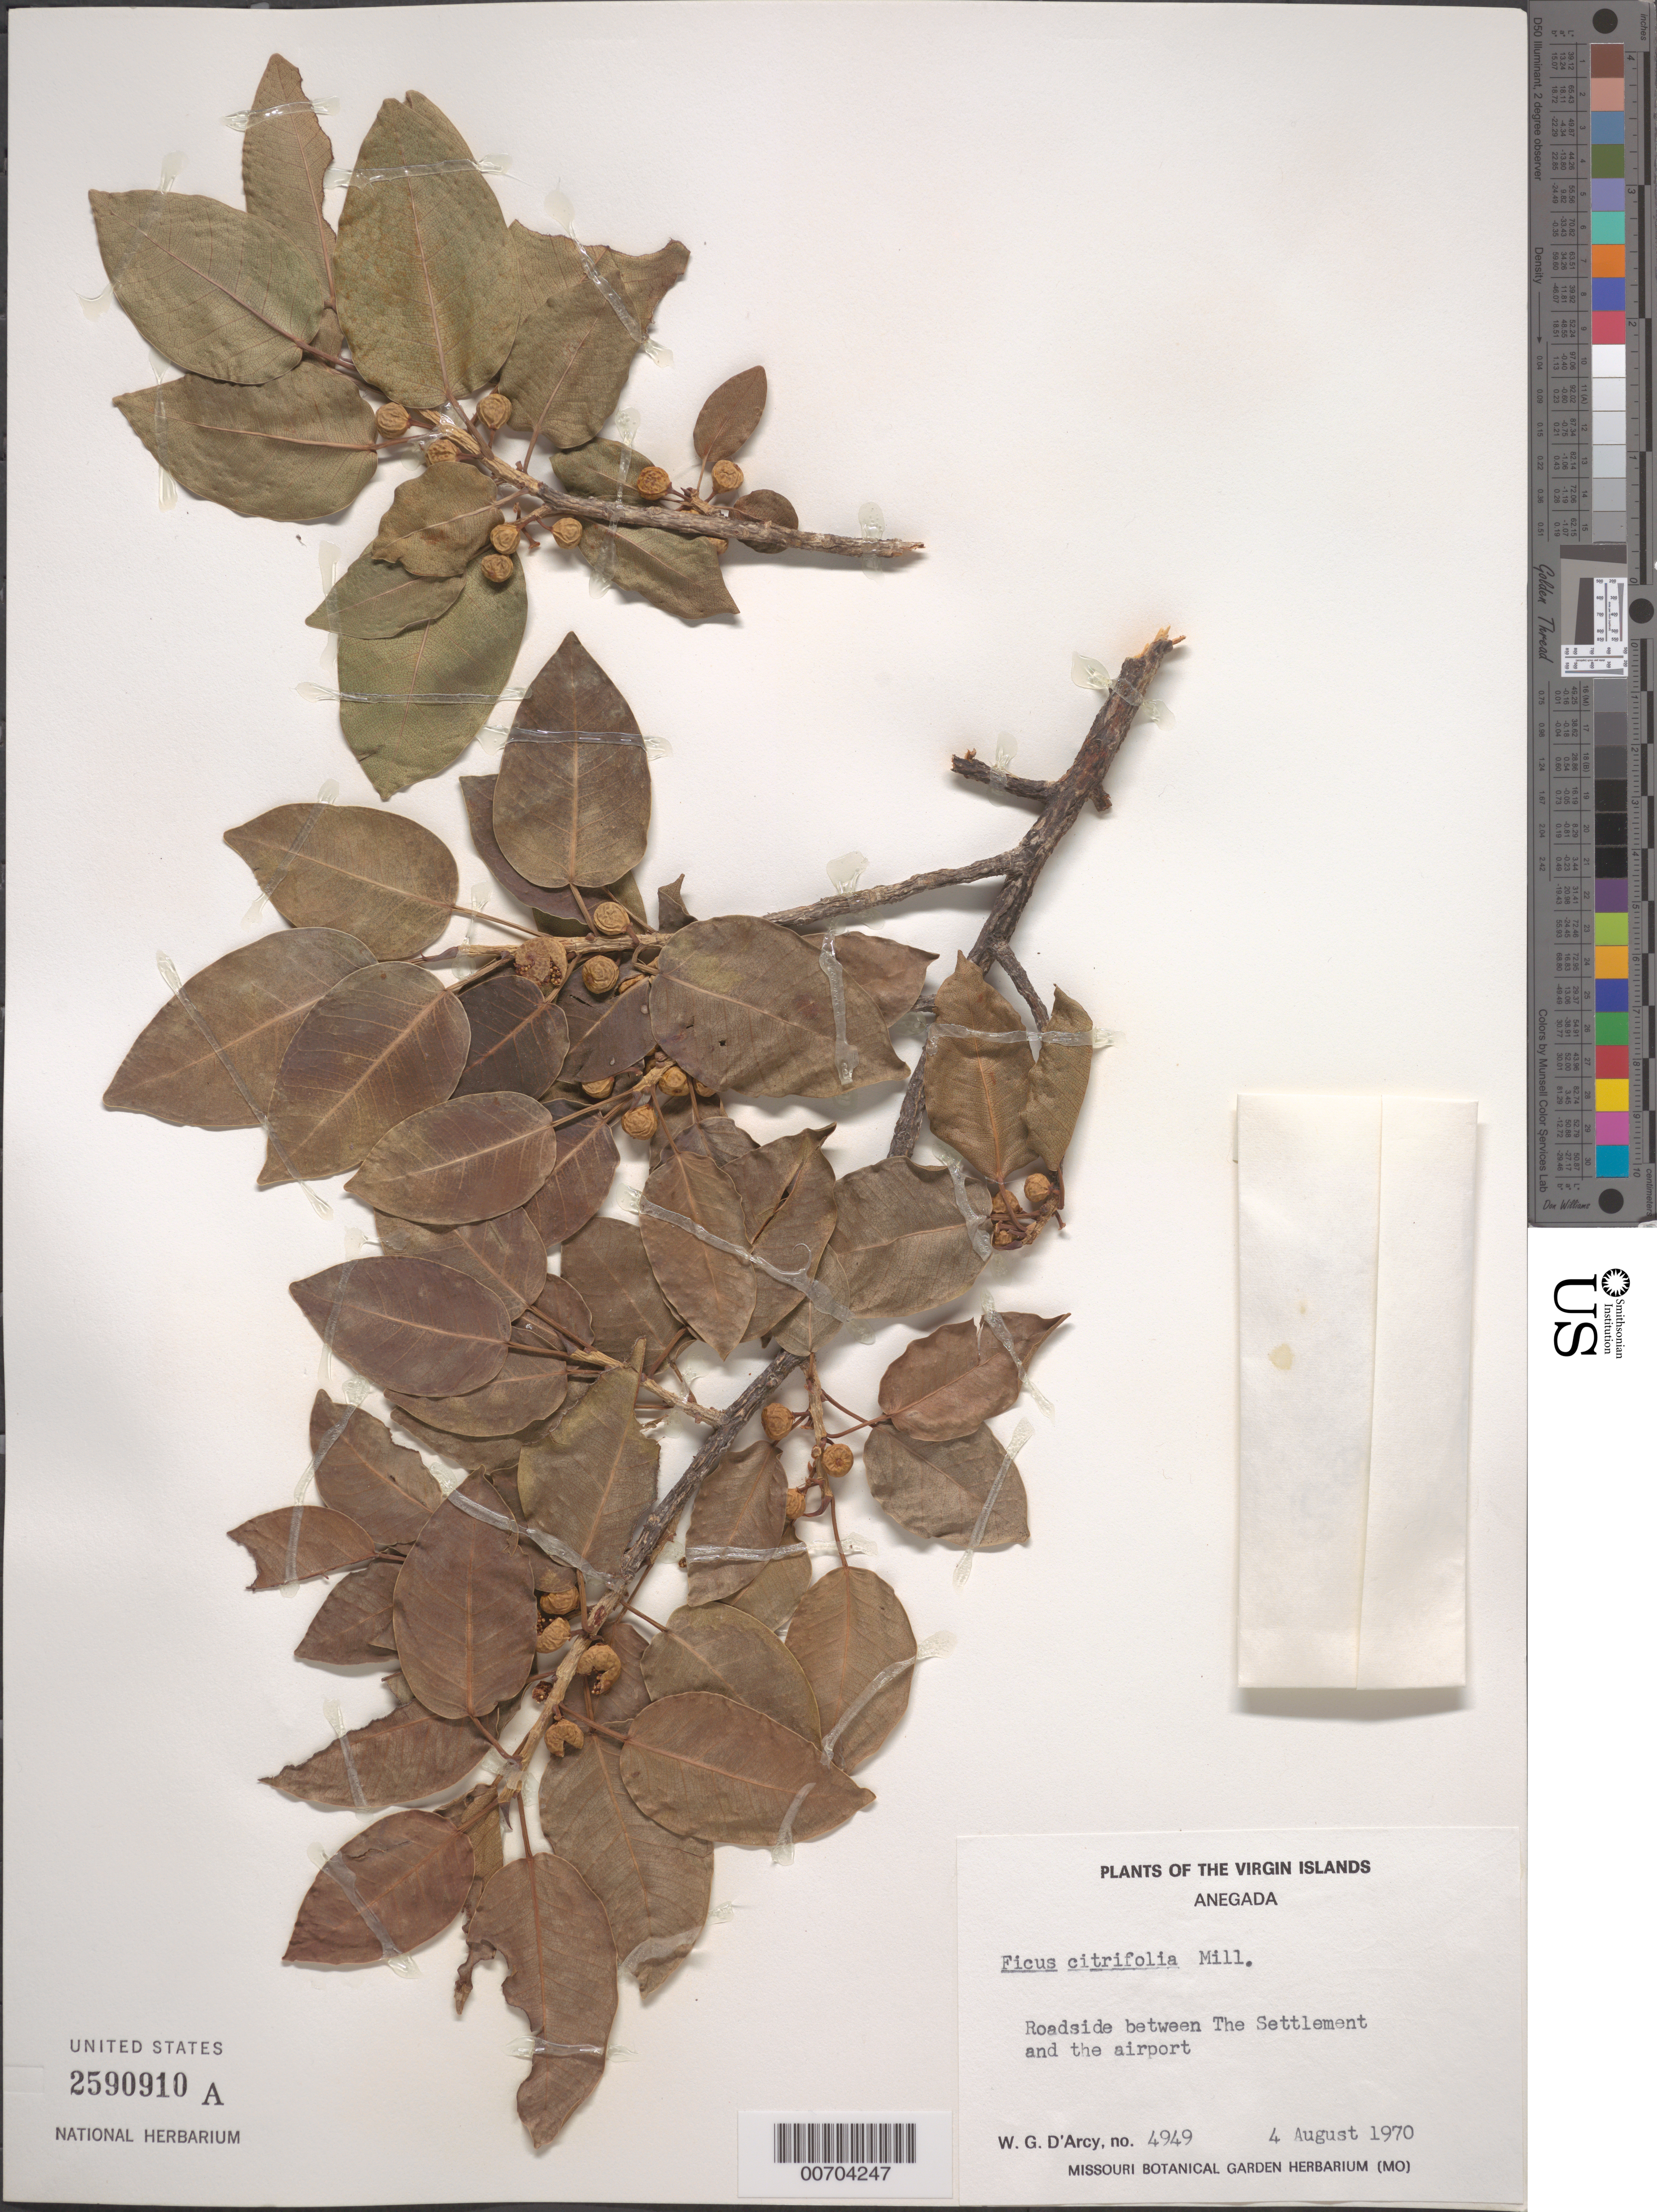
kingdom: Plantae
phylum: Tracheophyta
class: Magnoliopsida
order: Rosales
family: Moraceae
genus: Ficus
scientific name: Ficus citrifolia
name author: Mill.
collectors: W. G. D'Arcy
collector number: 4949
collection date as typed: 04 Aug 1970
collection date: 1970-08-04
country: British Virgin Islands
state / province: Anegada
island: Anegada Island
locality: Between The Settlement and the airport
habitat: Roadside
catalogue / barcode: US 2590910